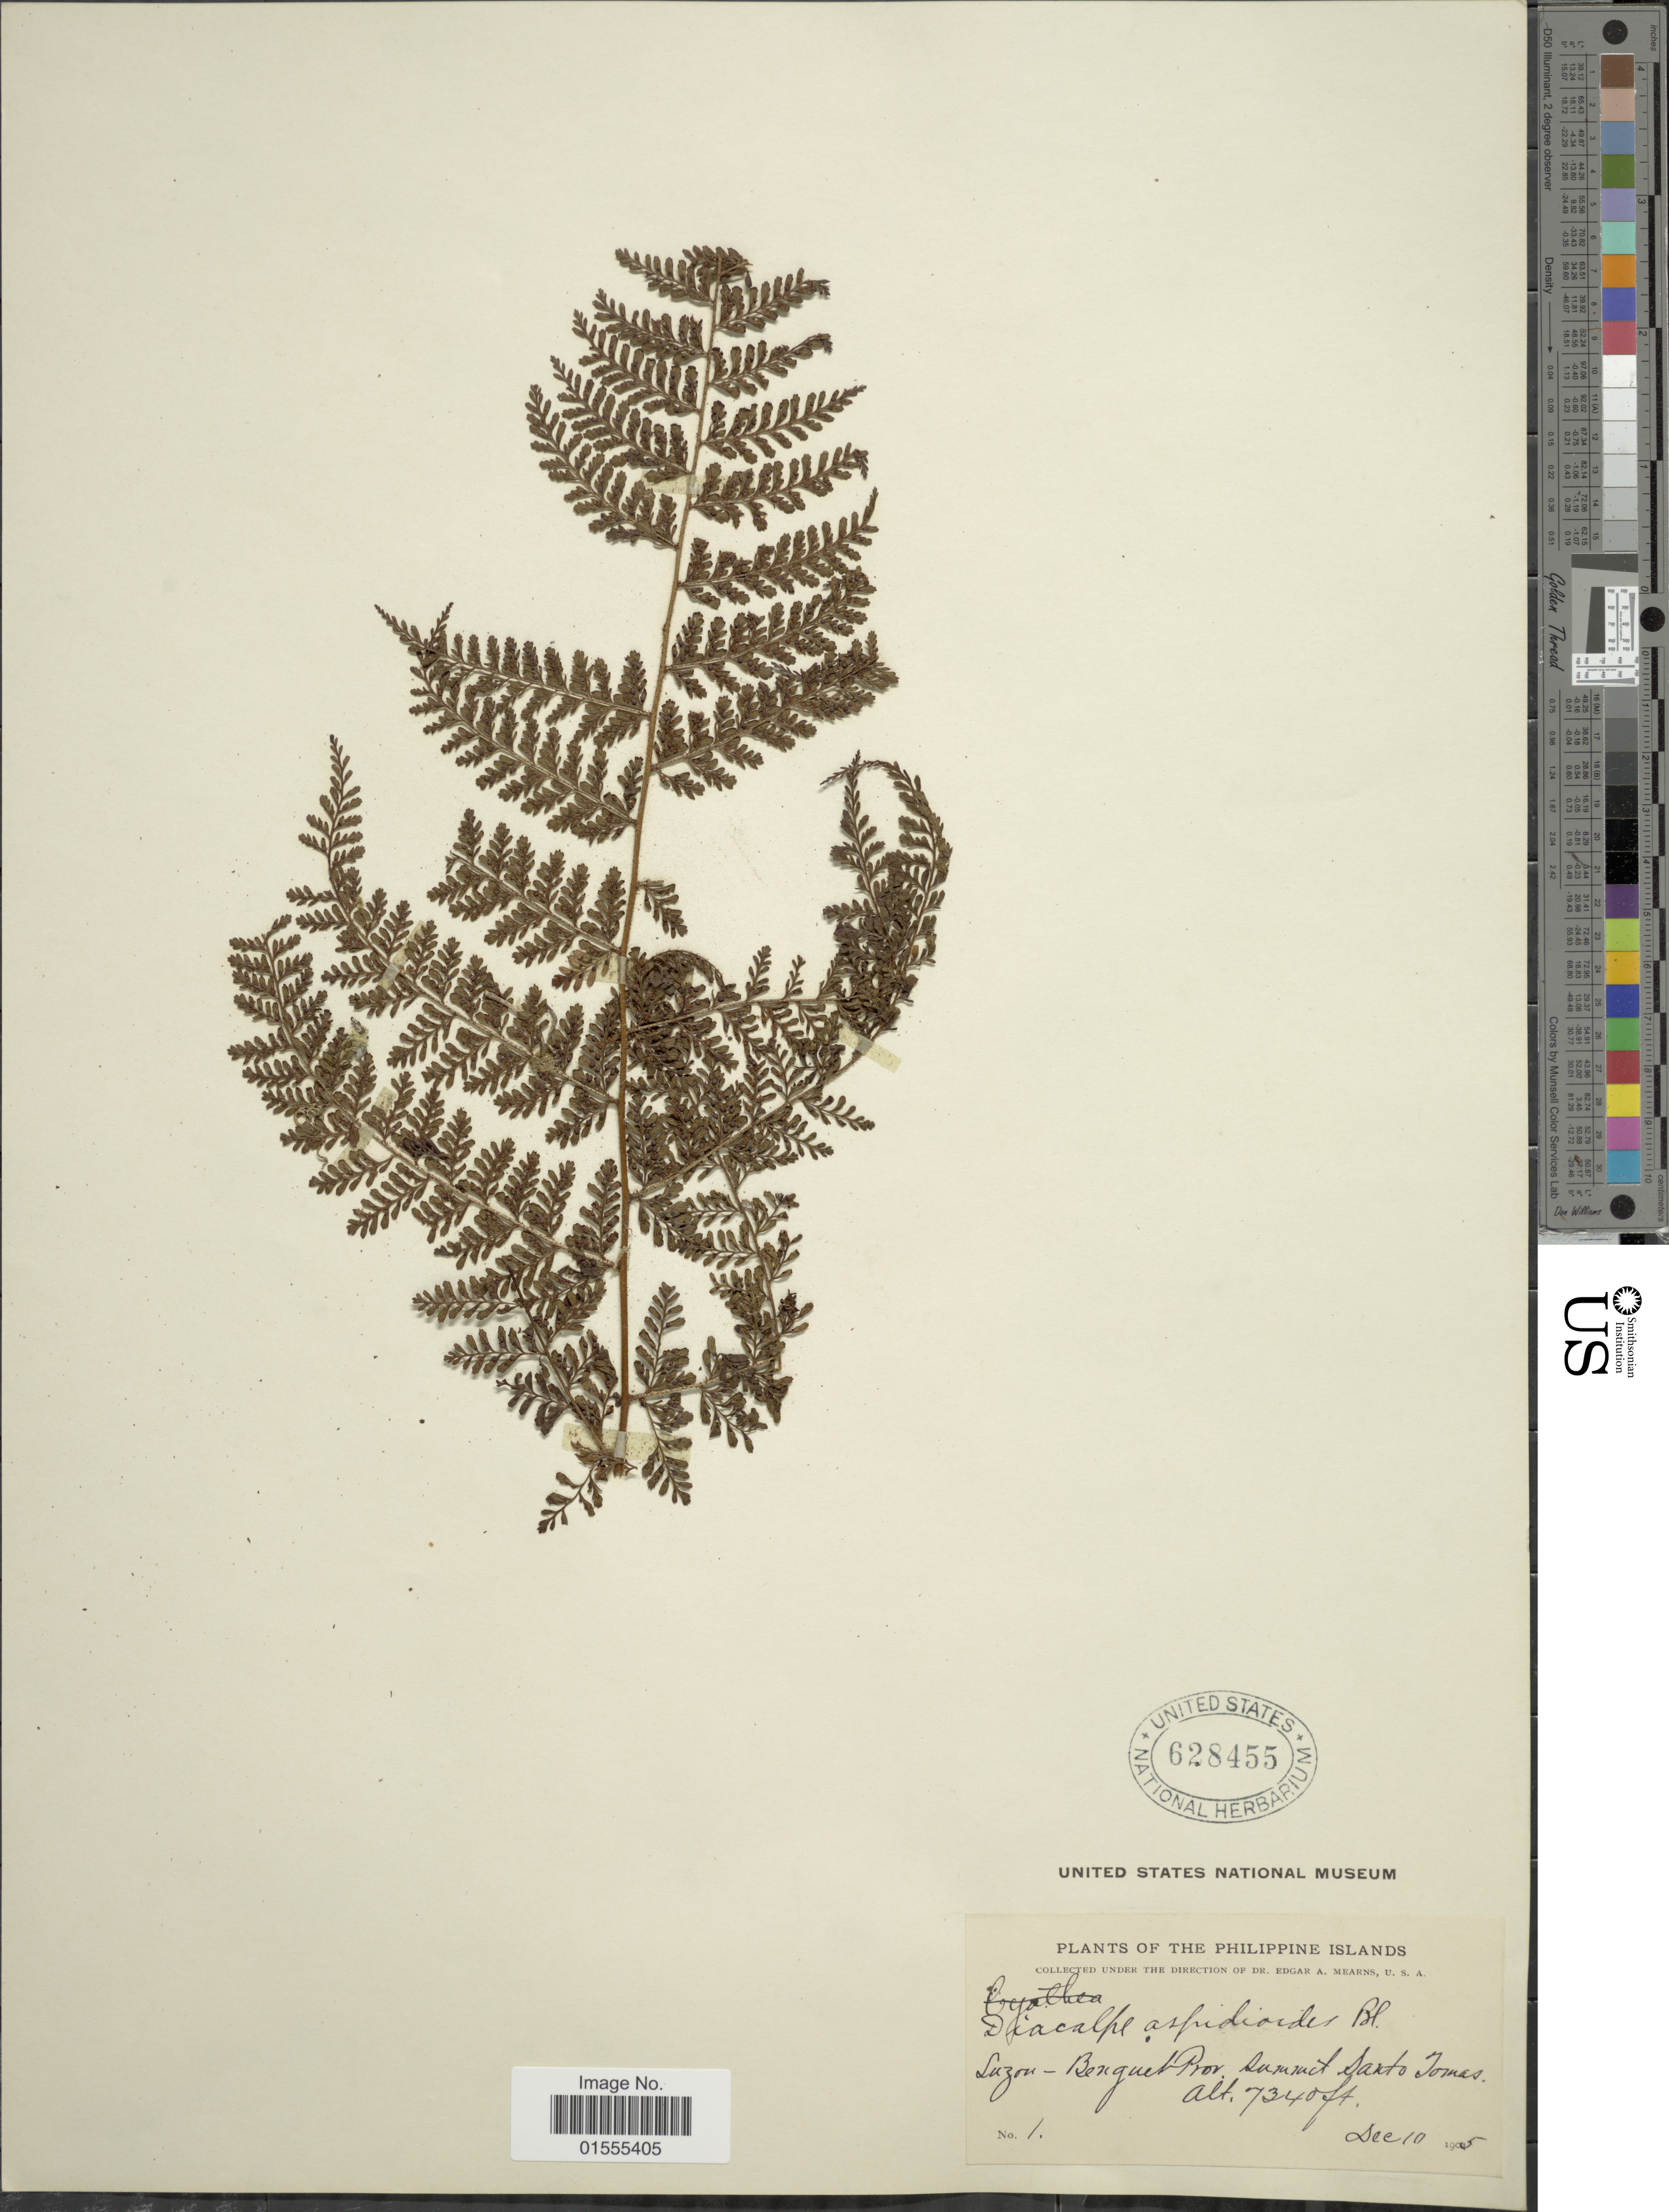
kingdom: Plantae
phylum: Tracheophyta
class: Polypodiopsida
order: Polypodiales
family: Dryopteridaceae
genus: Dryopteris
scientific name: Dryopteris pseudocaenopteris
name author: (Kunze) Li Bing Zhang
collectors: E. A. Mearns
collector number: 1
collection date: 1905-12-10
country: Philippines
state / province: Cordillera (Administrative Region)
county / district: Benguet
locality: Luzon - Benguet prov. Summit Santo Tomas.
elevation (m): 2237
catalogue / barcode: US 628455